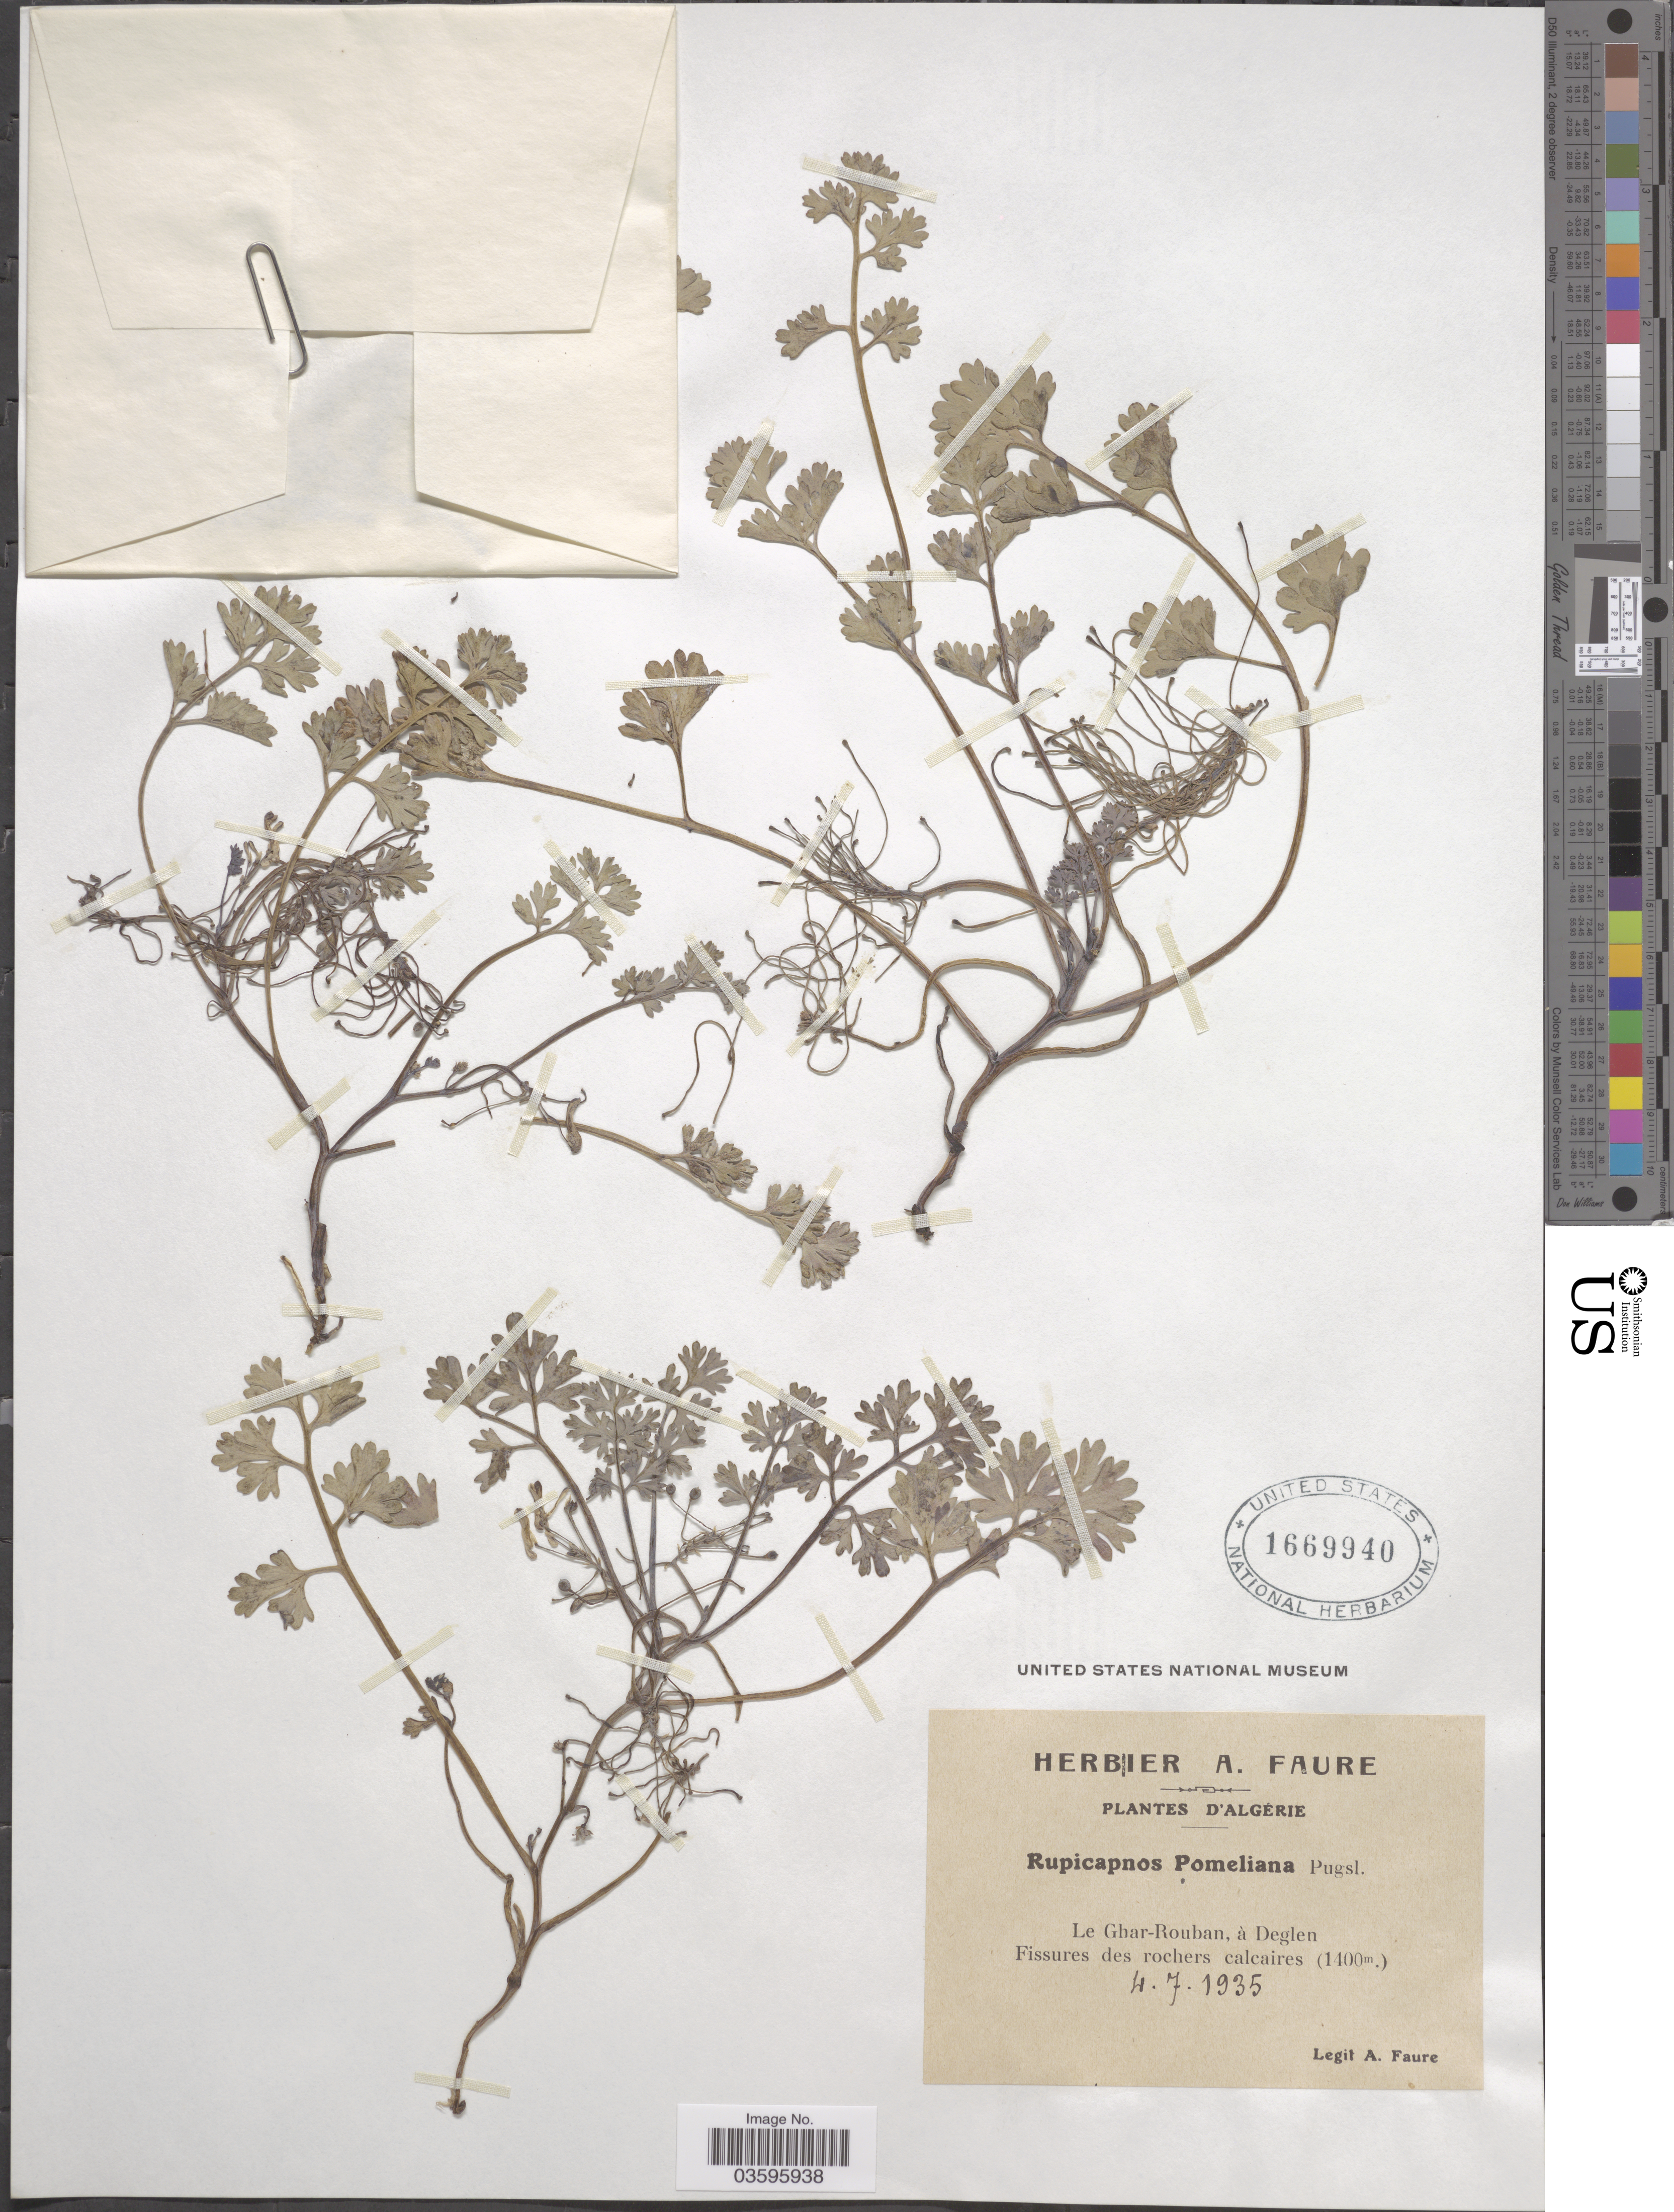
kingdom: Plantae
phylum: Tracheophyta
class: Magnoliopsida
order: Ranunculales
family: Papaveraceae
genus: Rupicapnos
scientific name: Rupicapnos pomeliana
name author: Pugsley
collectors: A. Faure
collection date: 1935-07-04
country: Algeria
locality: Le Ghar-Rouban, à Deglen. Fissures des rochers calcaires.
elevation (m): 1400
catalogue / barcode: US 1669940